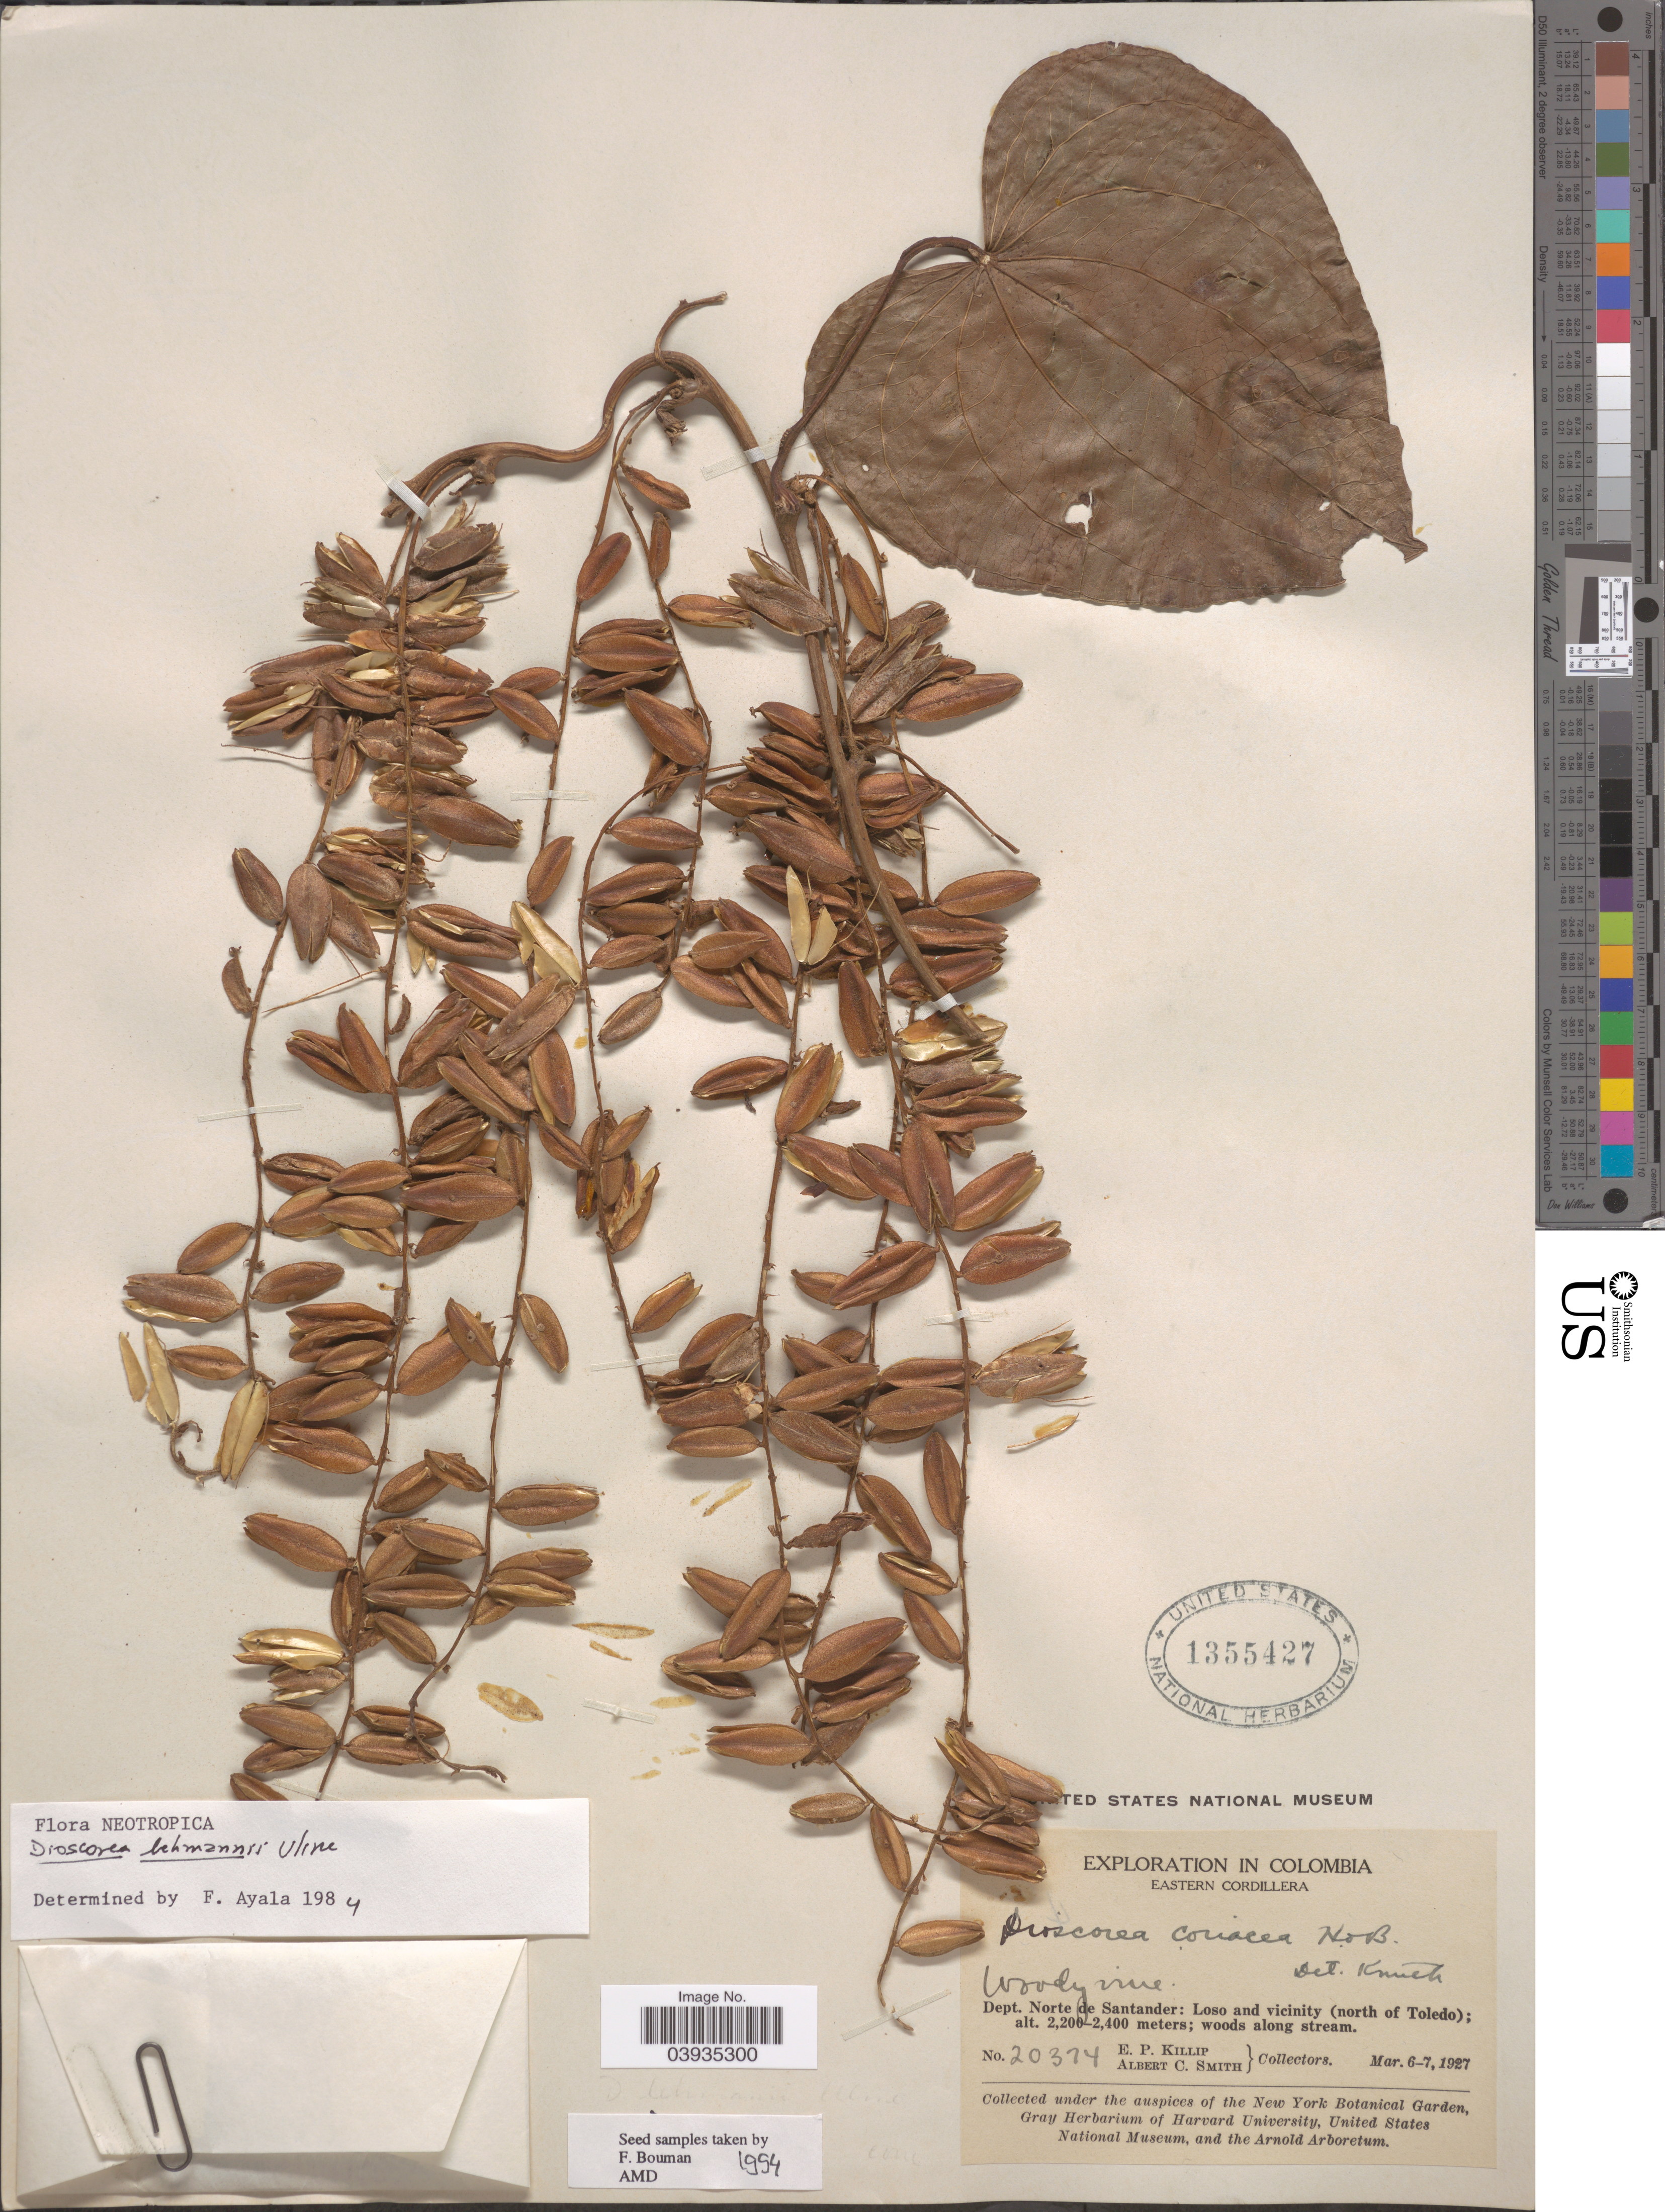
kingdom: Plantae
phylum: Tracheophyta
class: Liliopsida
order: Dioscoreales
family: Dioscoreaceae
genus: Dioscorea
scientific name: Dioscorea lehmannii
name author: Uline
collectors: E. P. Killip & A. C. Smith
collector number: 20374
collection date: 1927-03-06/1927-03-07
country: Colombia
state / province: Norte de Santander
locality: Eastern Cordillera. Dept. Norte de Santander: Loso and vicinity (north of Toledo).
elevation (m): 2200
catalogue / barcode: US 1355427